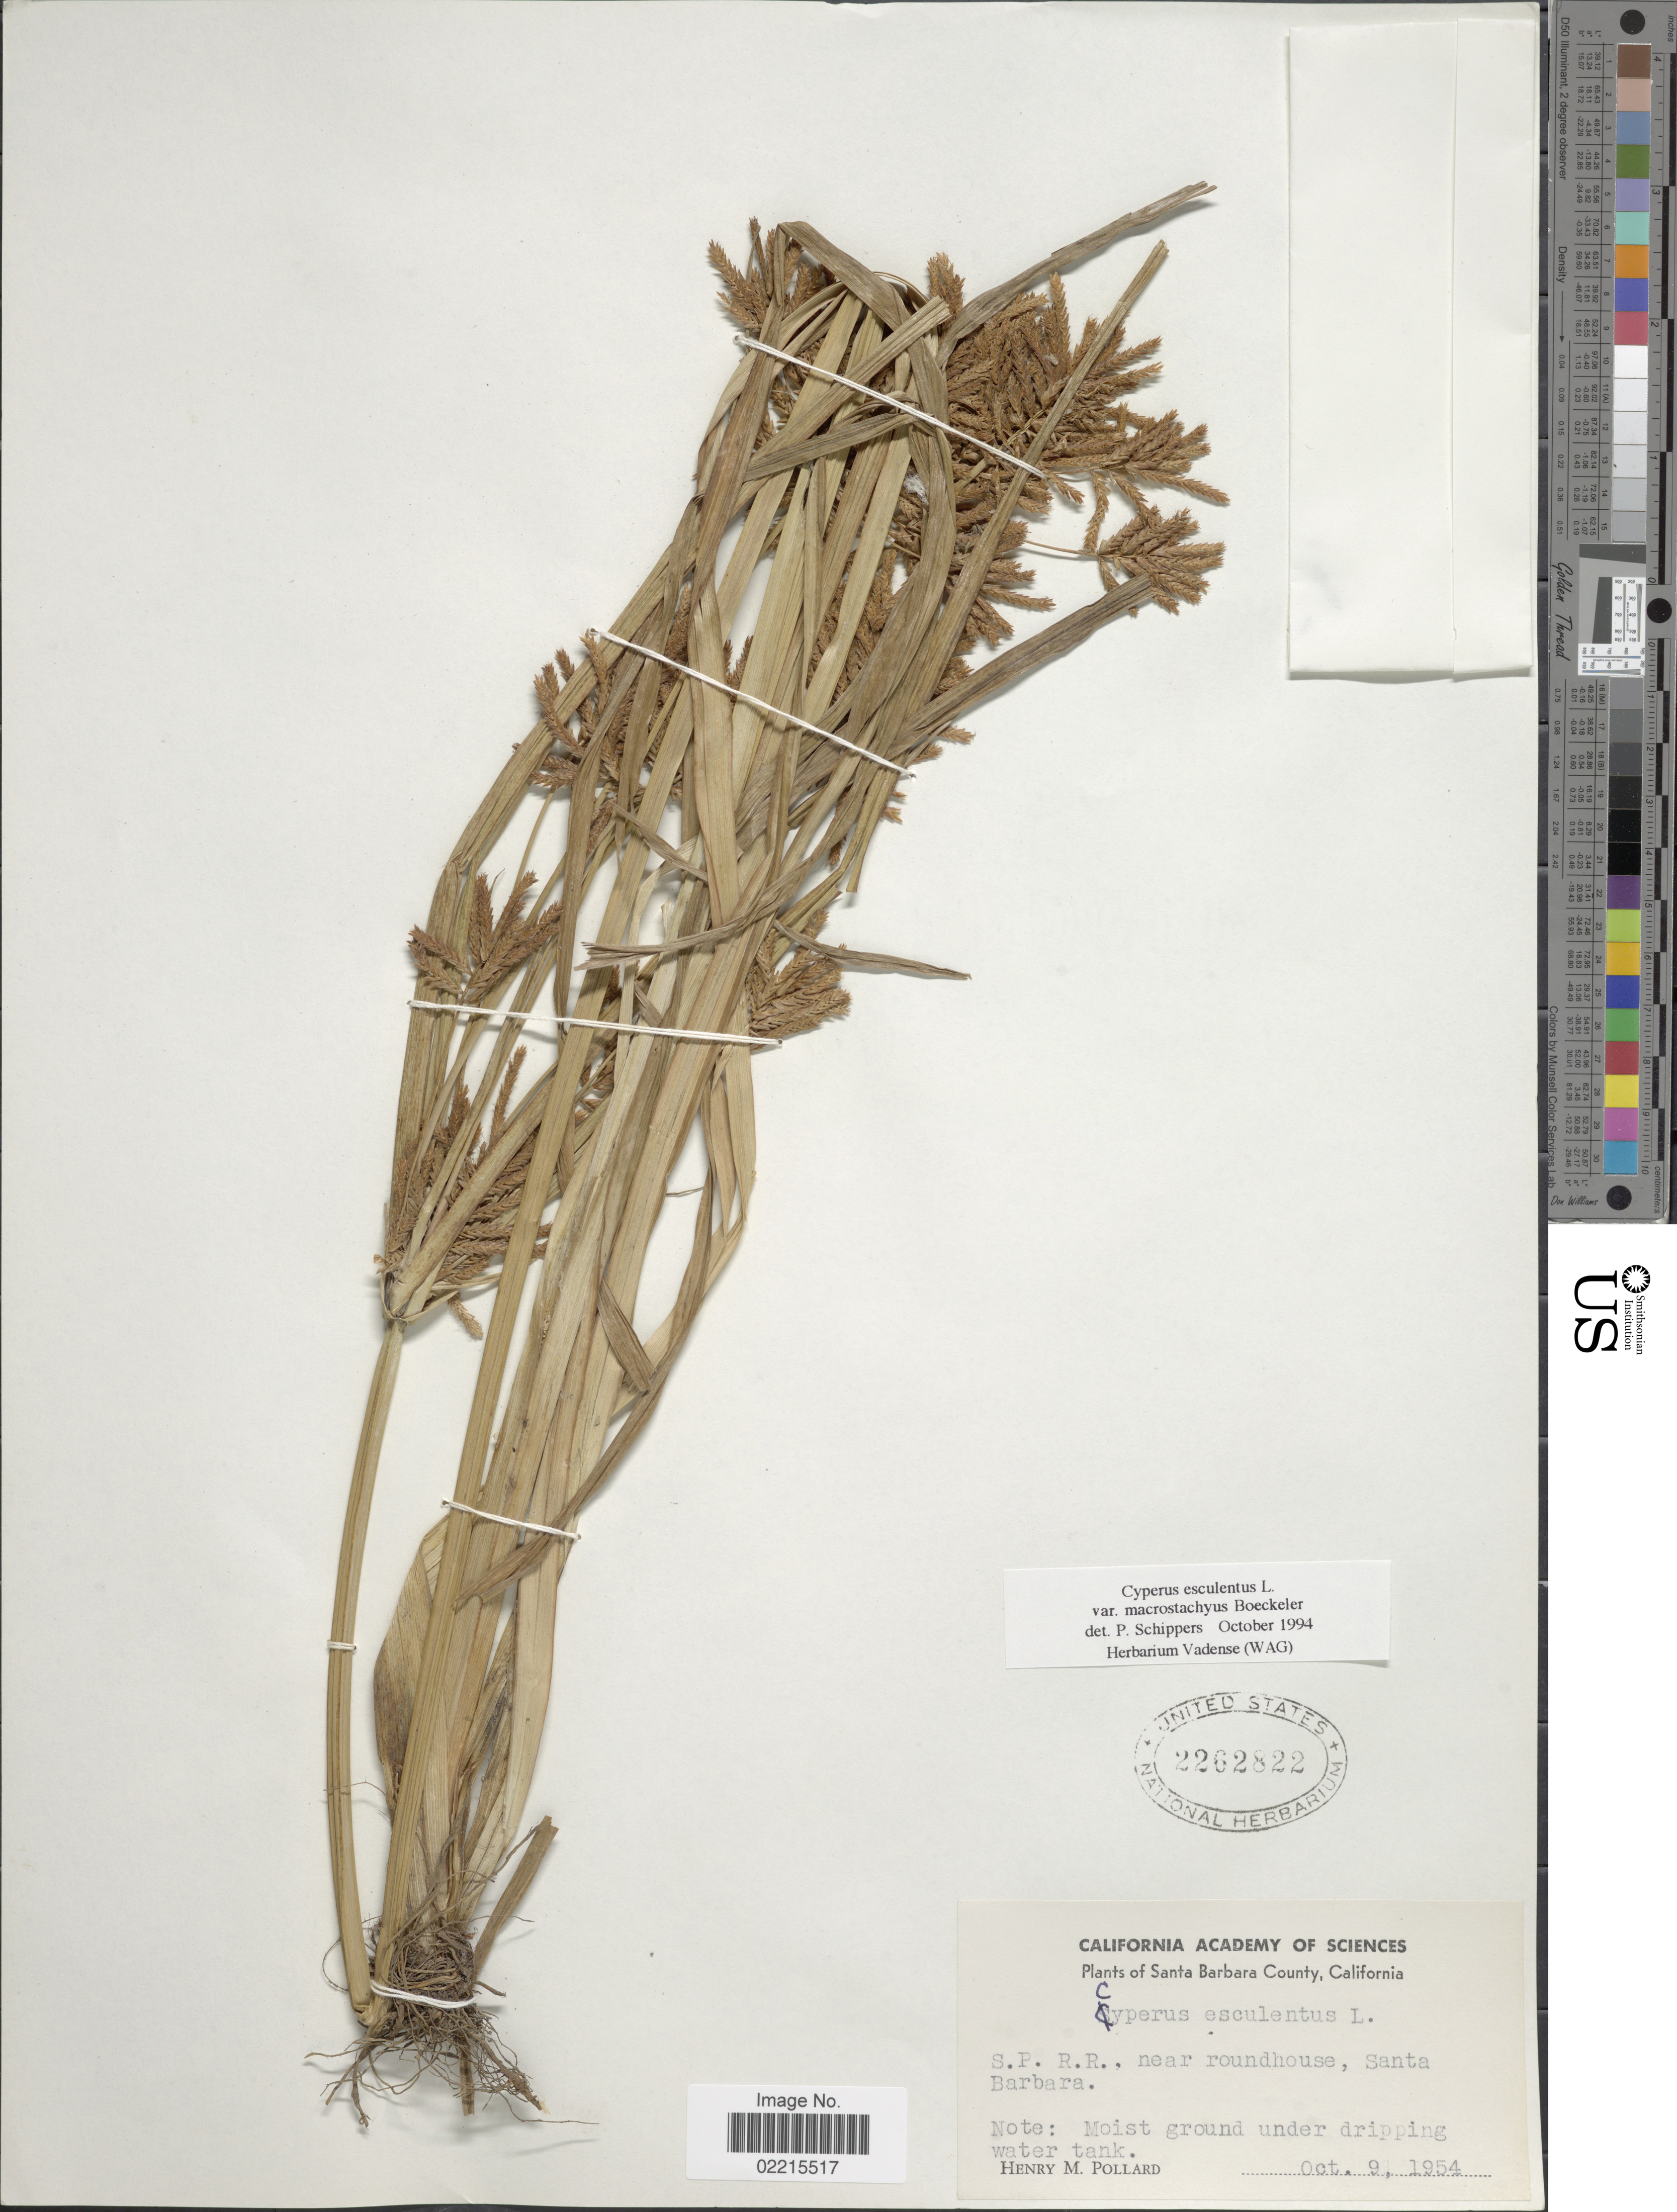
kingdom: Plantae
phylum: Tracheophyta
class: Liliopsida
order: Poales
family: Cyperaceae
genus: Cyperus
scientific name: Cyperus esculentus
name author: L.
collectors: H. M. Pollard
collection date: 1954-10-09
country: United States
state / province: California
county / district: Santa Barbara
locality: Santa Barbara County, S.P R.R., near roundhouse, Santa Barbara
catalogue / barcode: US 2262822